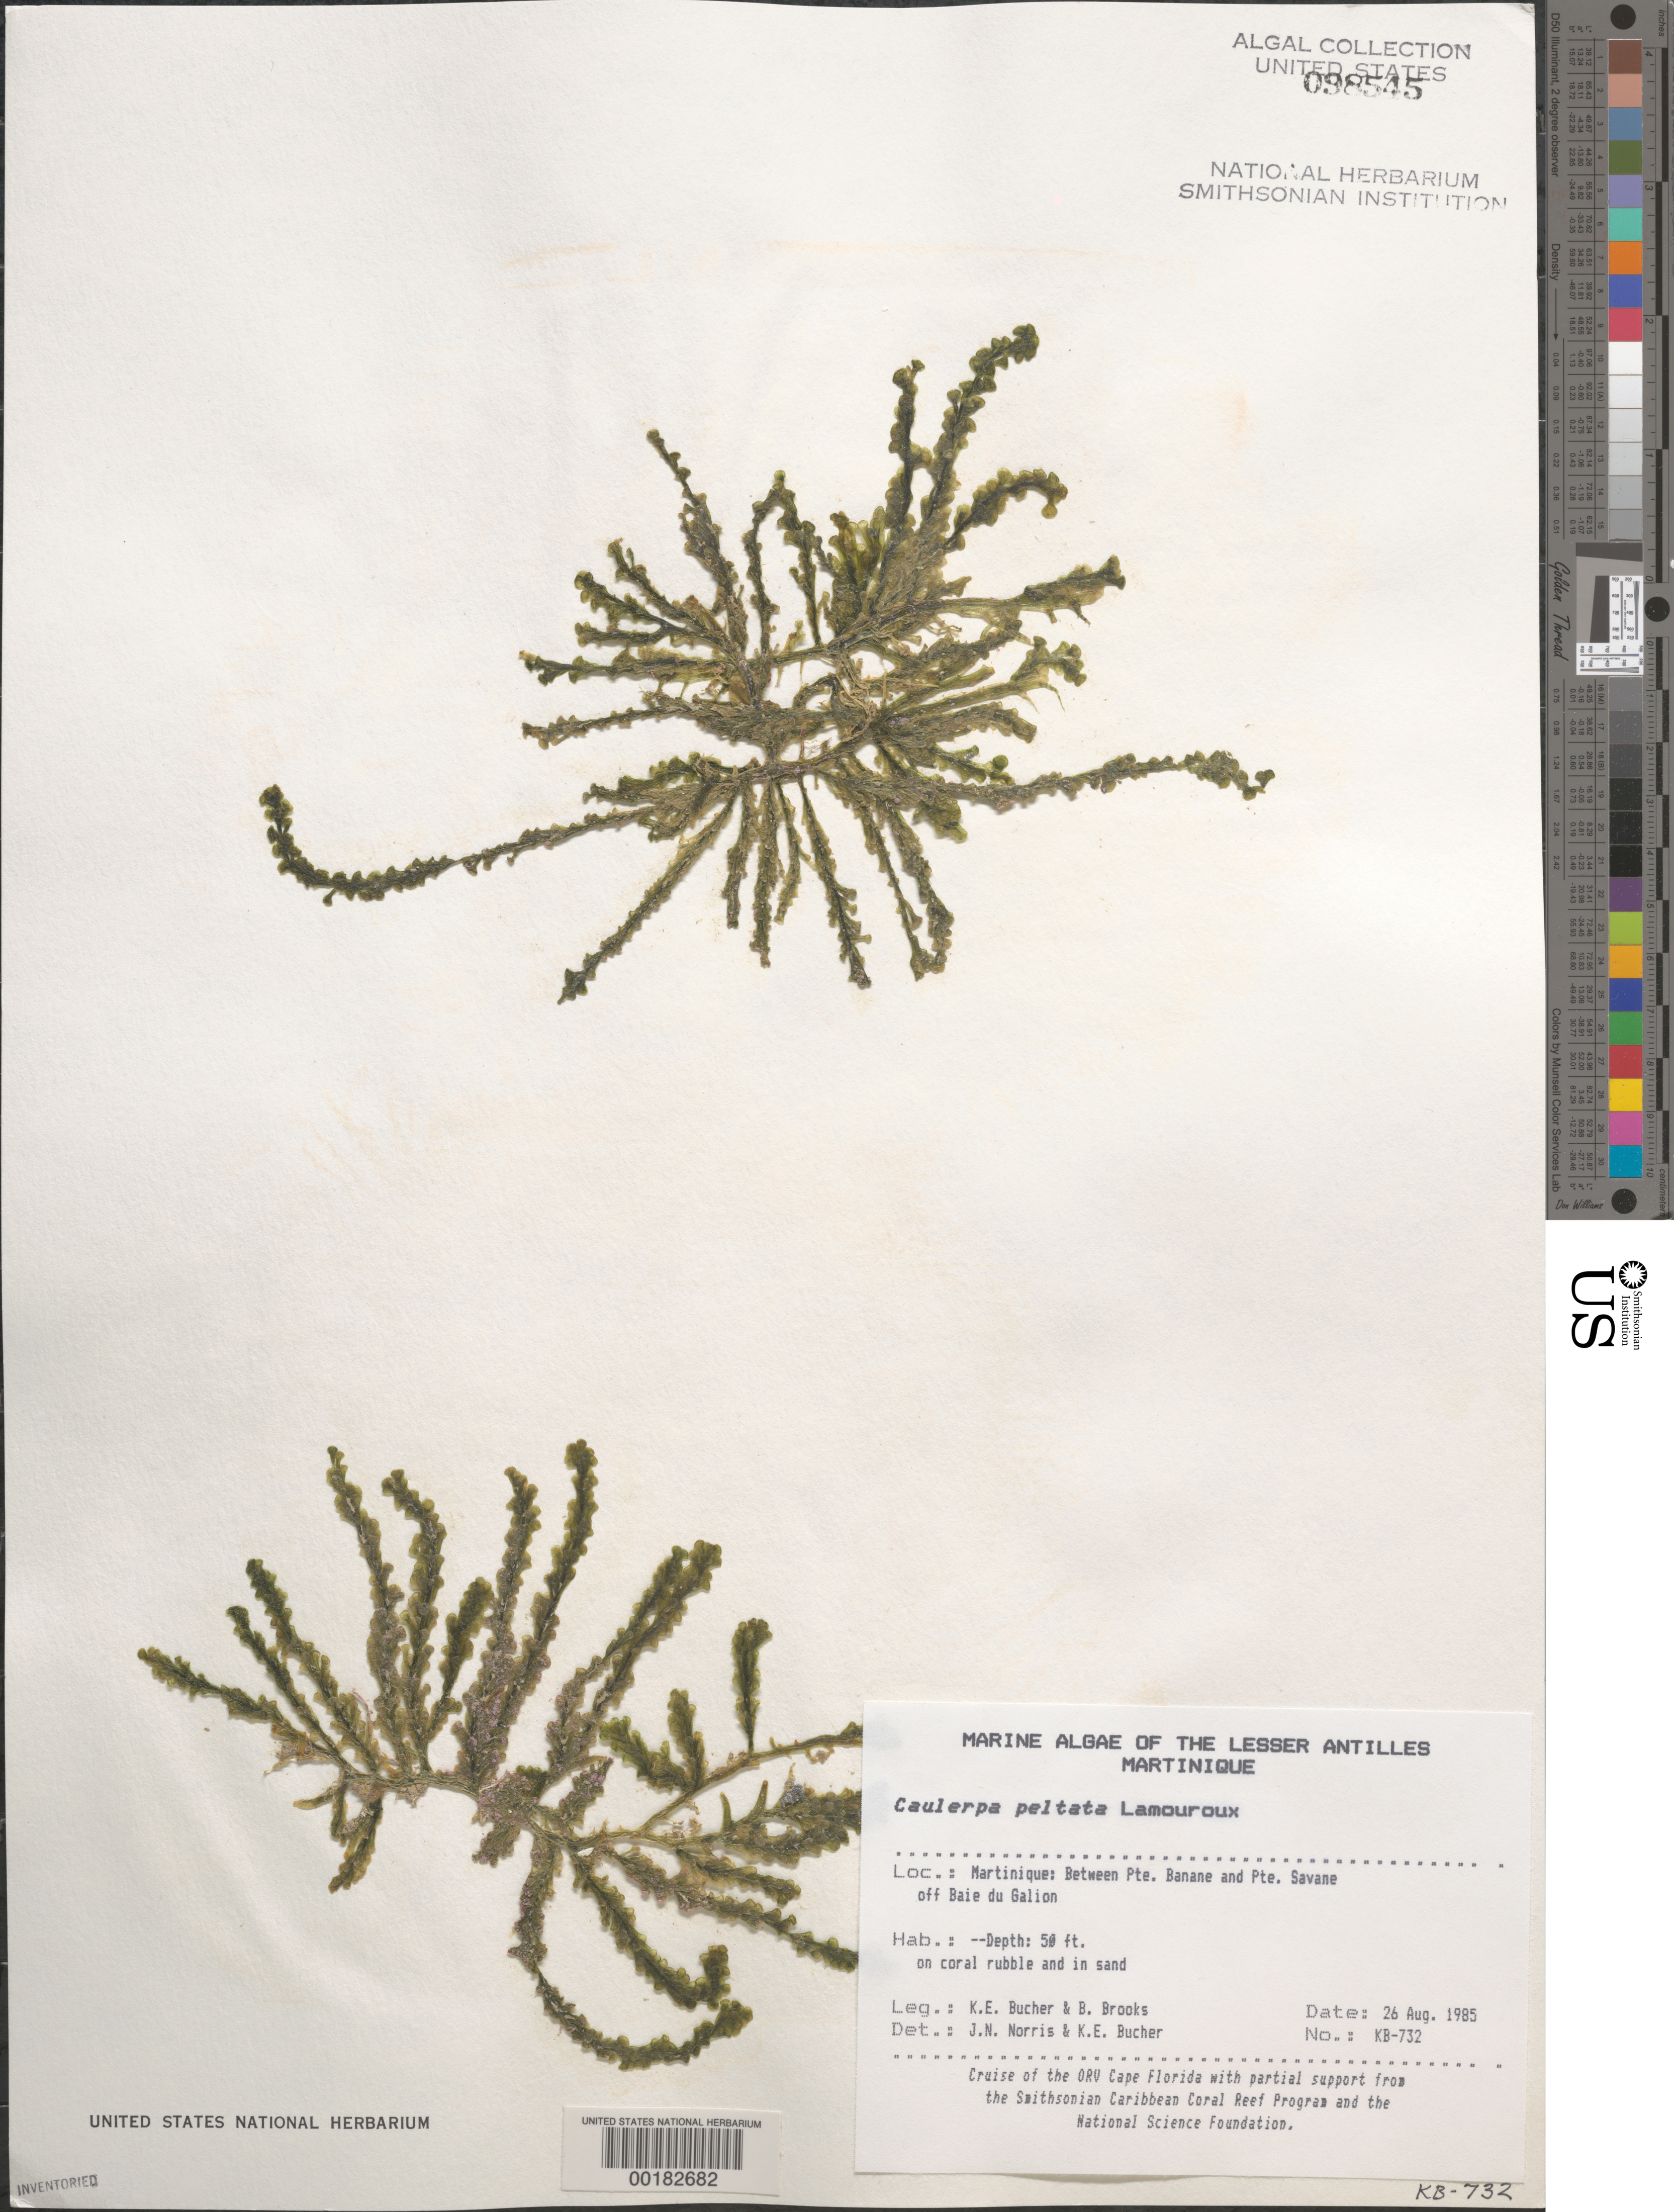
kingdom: Plantae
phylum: Chlorophyta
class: Ulvophyceae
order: Cladophorales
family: Cladophoraceae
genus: Cladophora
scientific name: Cladophora glomerata var. crassior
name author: (C. Agardh) C. Hoek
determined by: Algae name updating Project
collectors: K. E. Bucher & B. Brooks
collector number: Kb-732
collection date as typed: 26 Aug 1985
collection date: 1985-08-26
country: Martinique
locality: Between Pointe Banane and Pointe Savane, off Baie du Galion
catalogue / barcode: US 98545